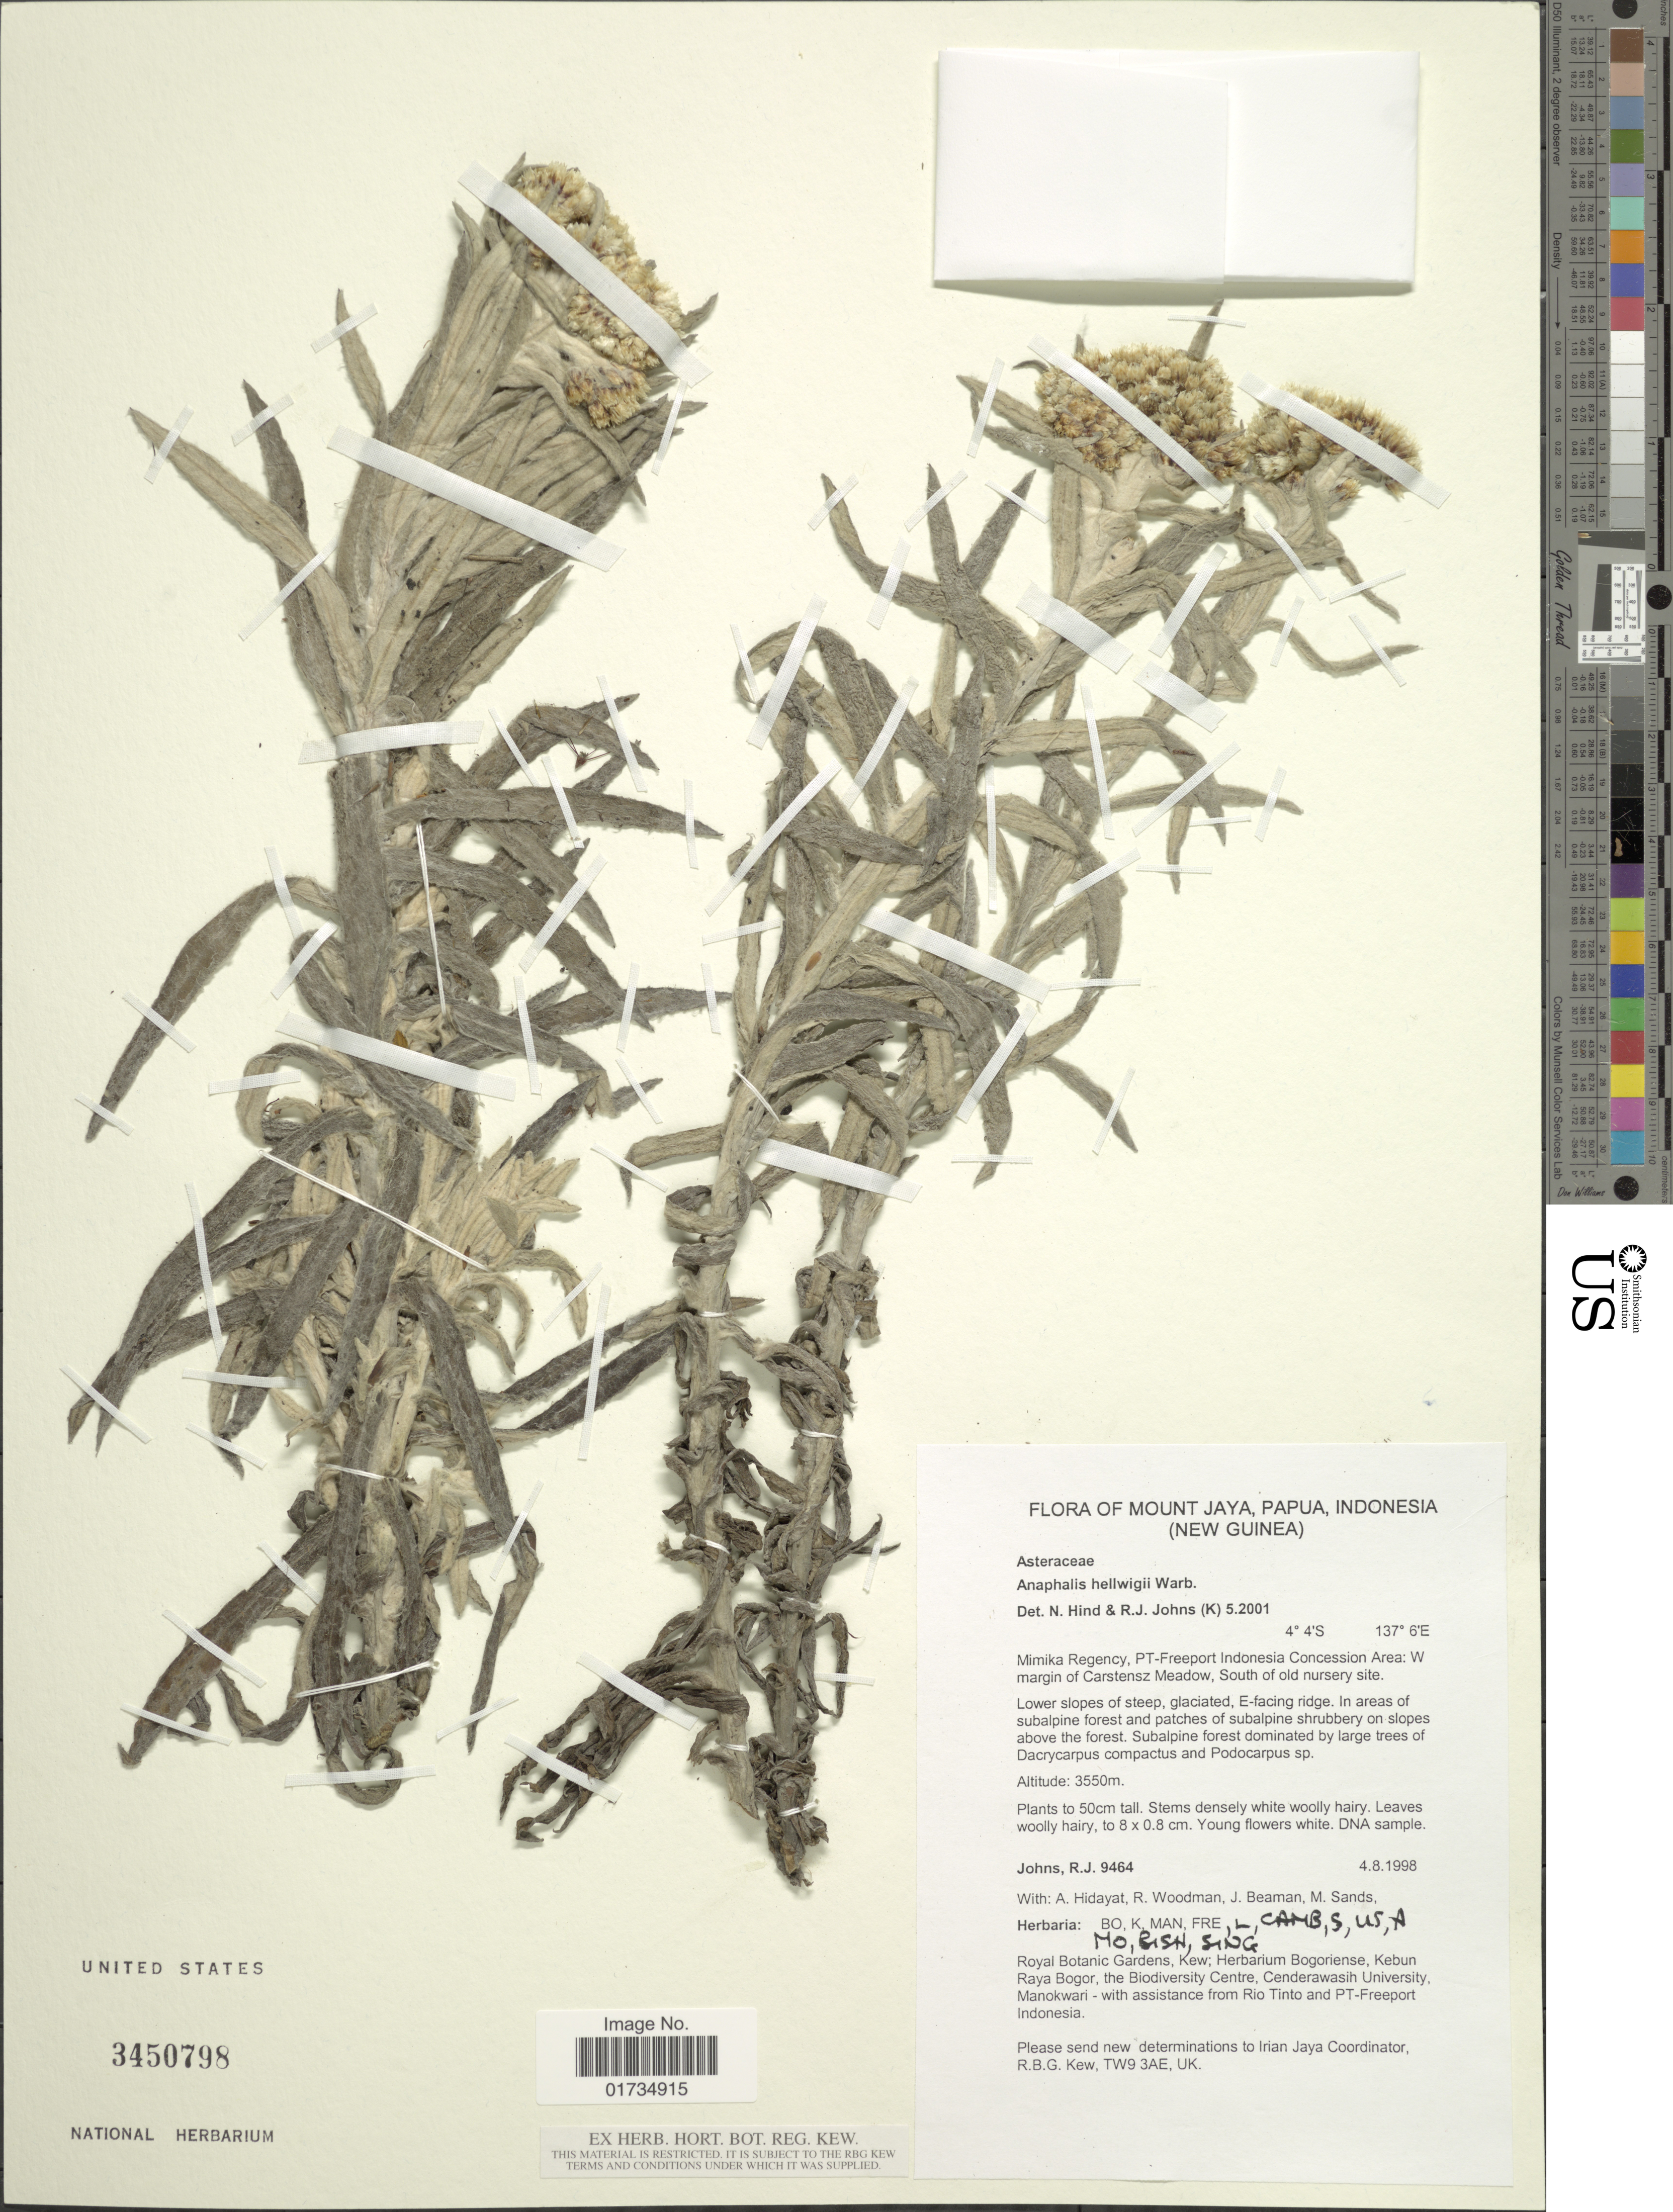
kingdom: Plantae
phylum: Tracheophyta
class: Magnoliopsida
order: Asterales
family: Asteraceae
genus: Anaphalis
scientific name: Anaphalis hellwigii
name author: Warb.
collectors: R. Johns, A. Hidayat, R. Woodman & J. H. Beaman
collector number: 9464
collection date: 1998-08-04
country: Indonesia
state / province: Papua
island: New Guinea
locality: Mount Jaya, Papua, Indonesia (New Guinea). Mimika Regency, PT- Freeport Indonesia Concession Area: W margin of Carstensz Meadow, South of old nursery site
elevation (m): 3550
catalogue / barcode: US 3450798